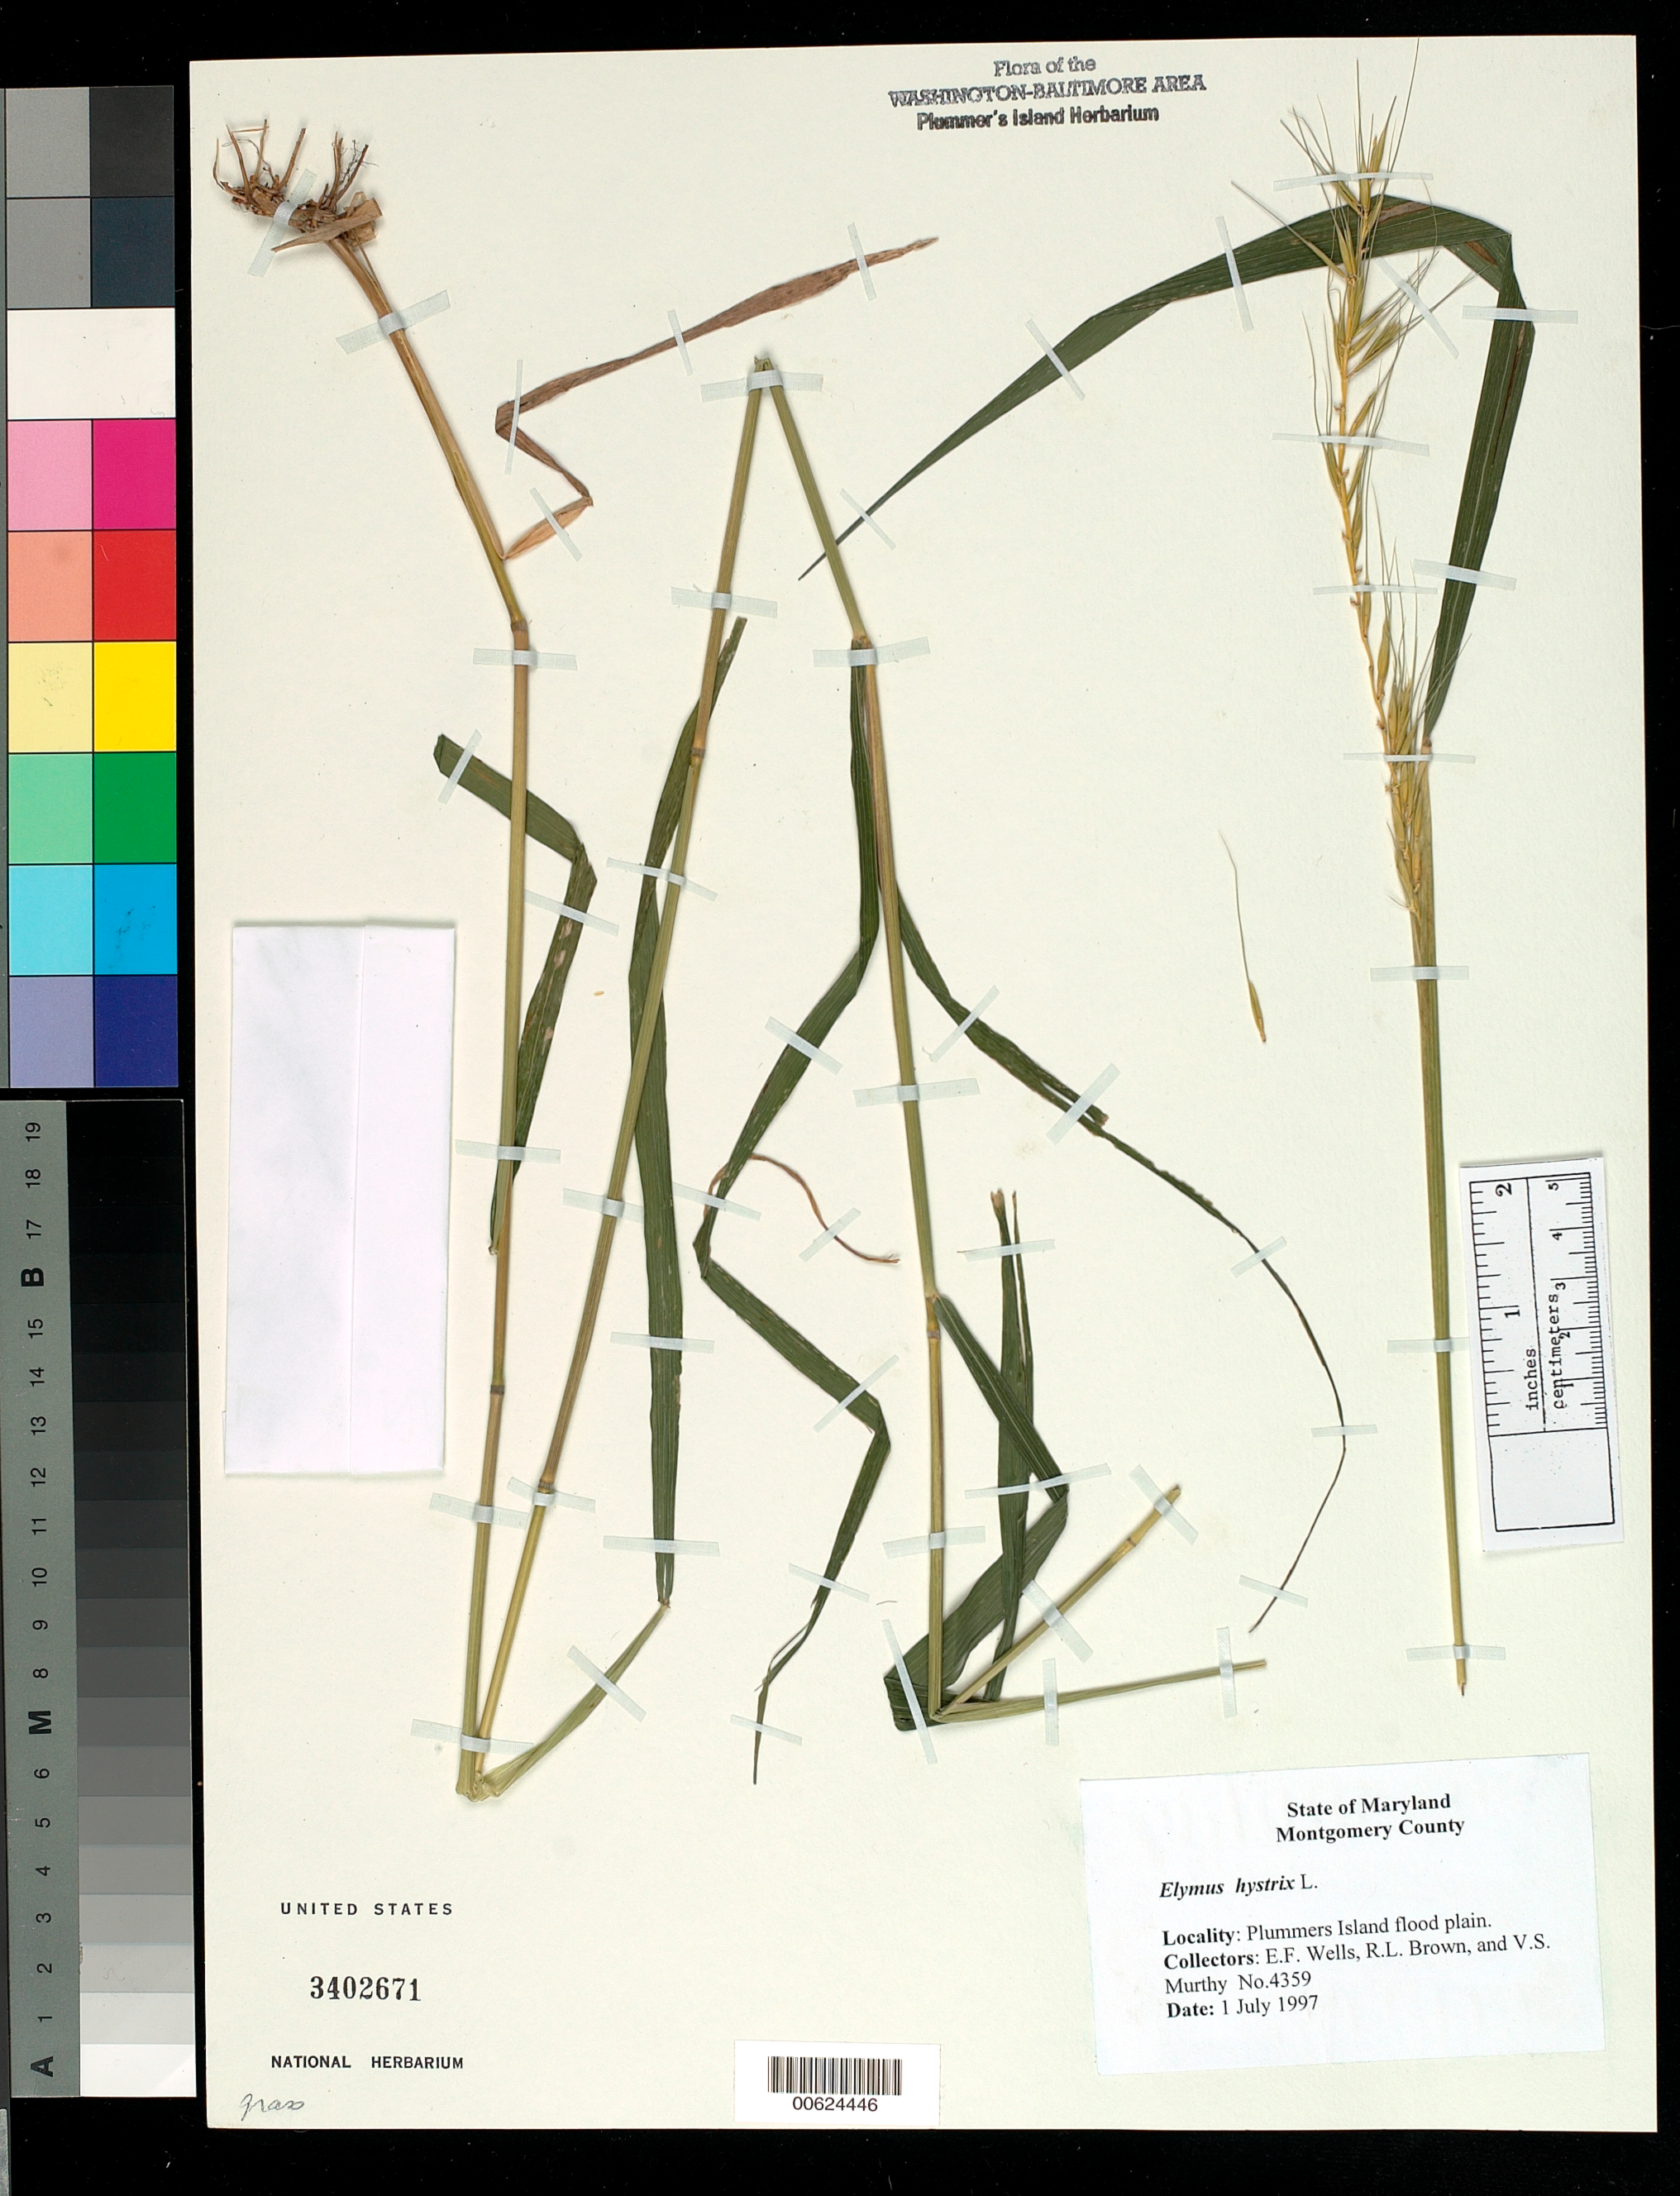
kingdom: Plantae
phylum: Tracheophyta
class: Liliopsida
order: Poales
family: Poaceae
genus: Elymus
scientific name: Elymus hystrix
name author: L.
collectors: E. F. Wells, R. L. Brown & V. S. Murthy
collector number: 4359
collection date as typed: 01 Jul 1997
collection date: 1997-07-01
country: United States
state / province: Maryland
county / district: Montgomery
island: Plummers Island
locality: Flood plain of Plummers Island Plummers Island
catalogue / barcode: US 3402671